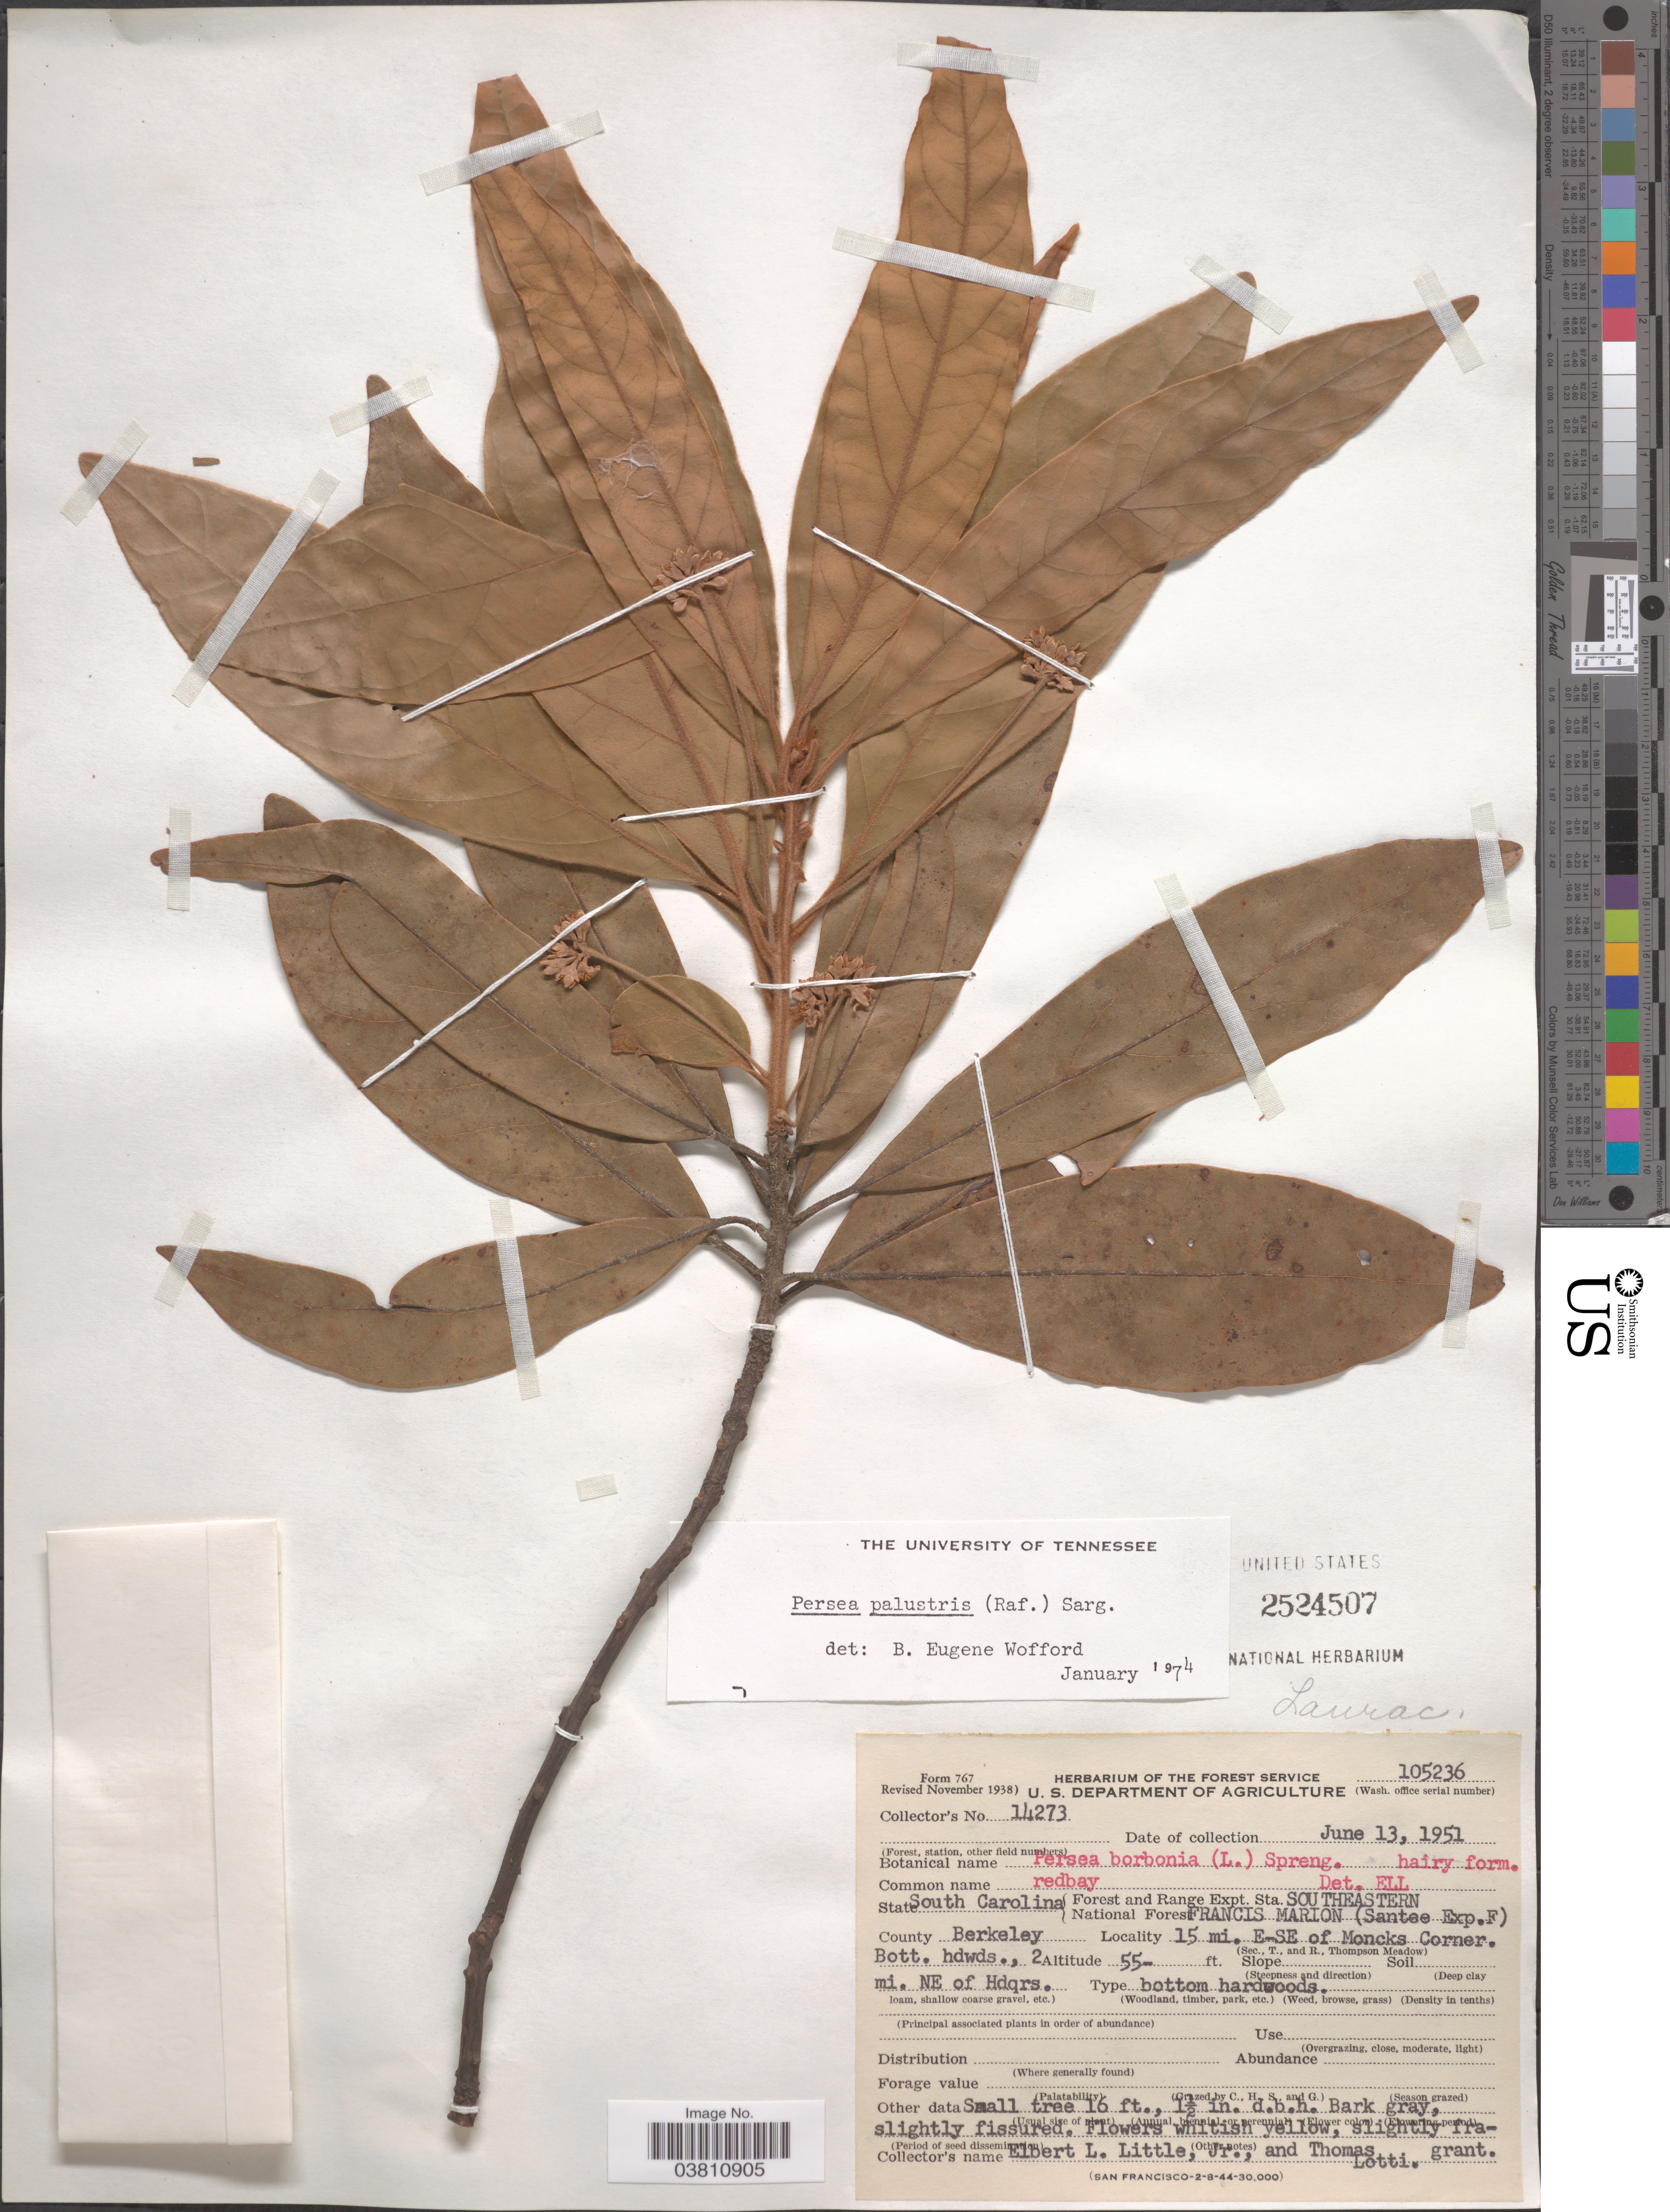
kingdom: Plantae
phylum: Tracheophyta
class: Magnoliopsida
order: Laurales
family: Lauraceae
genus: Persea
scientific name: Persea palustris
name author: (Raf.) Sarg.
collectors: E. L. Little & T. Lotti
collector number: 14273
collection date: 1951-06-13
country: United States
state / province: South Carolina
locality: Forest and Range Expt. Sta. Southeastern National Forest Francis Marion (Santee Exp.F). County Berkeley. 15 mi. E-SE of Moncks Corner. Bott. hfwds, 2 mi. NE of Hdqrs.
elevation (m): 17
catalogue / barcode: US 2524507